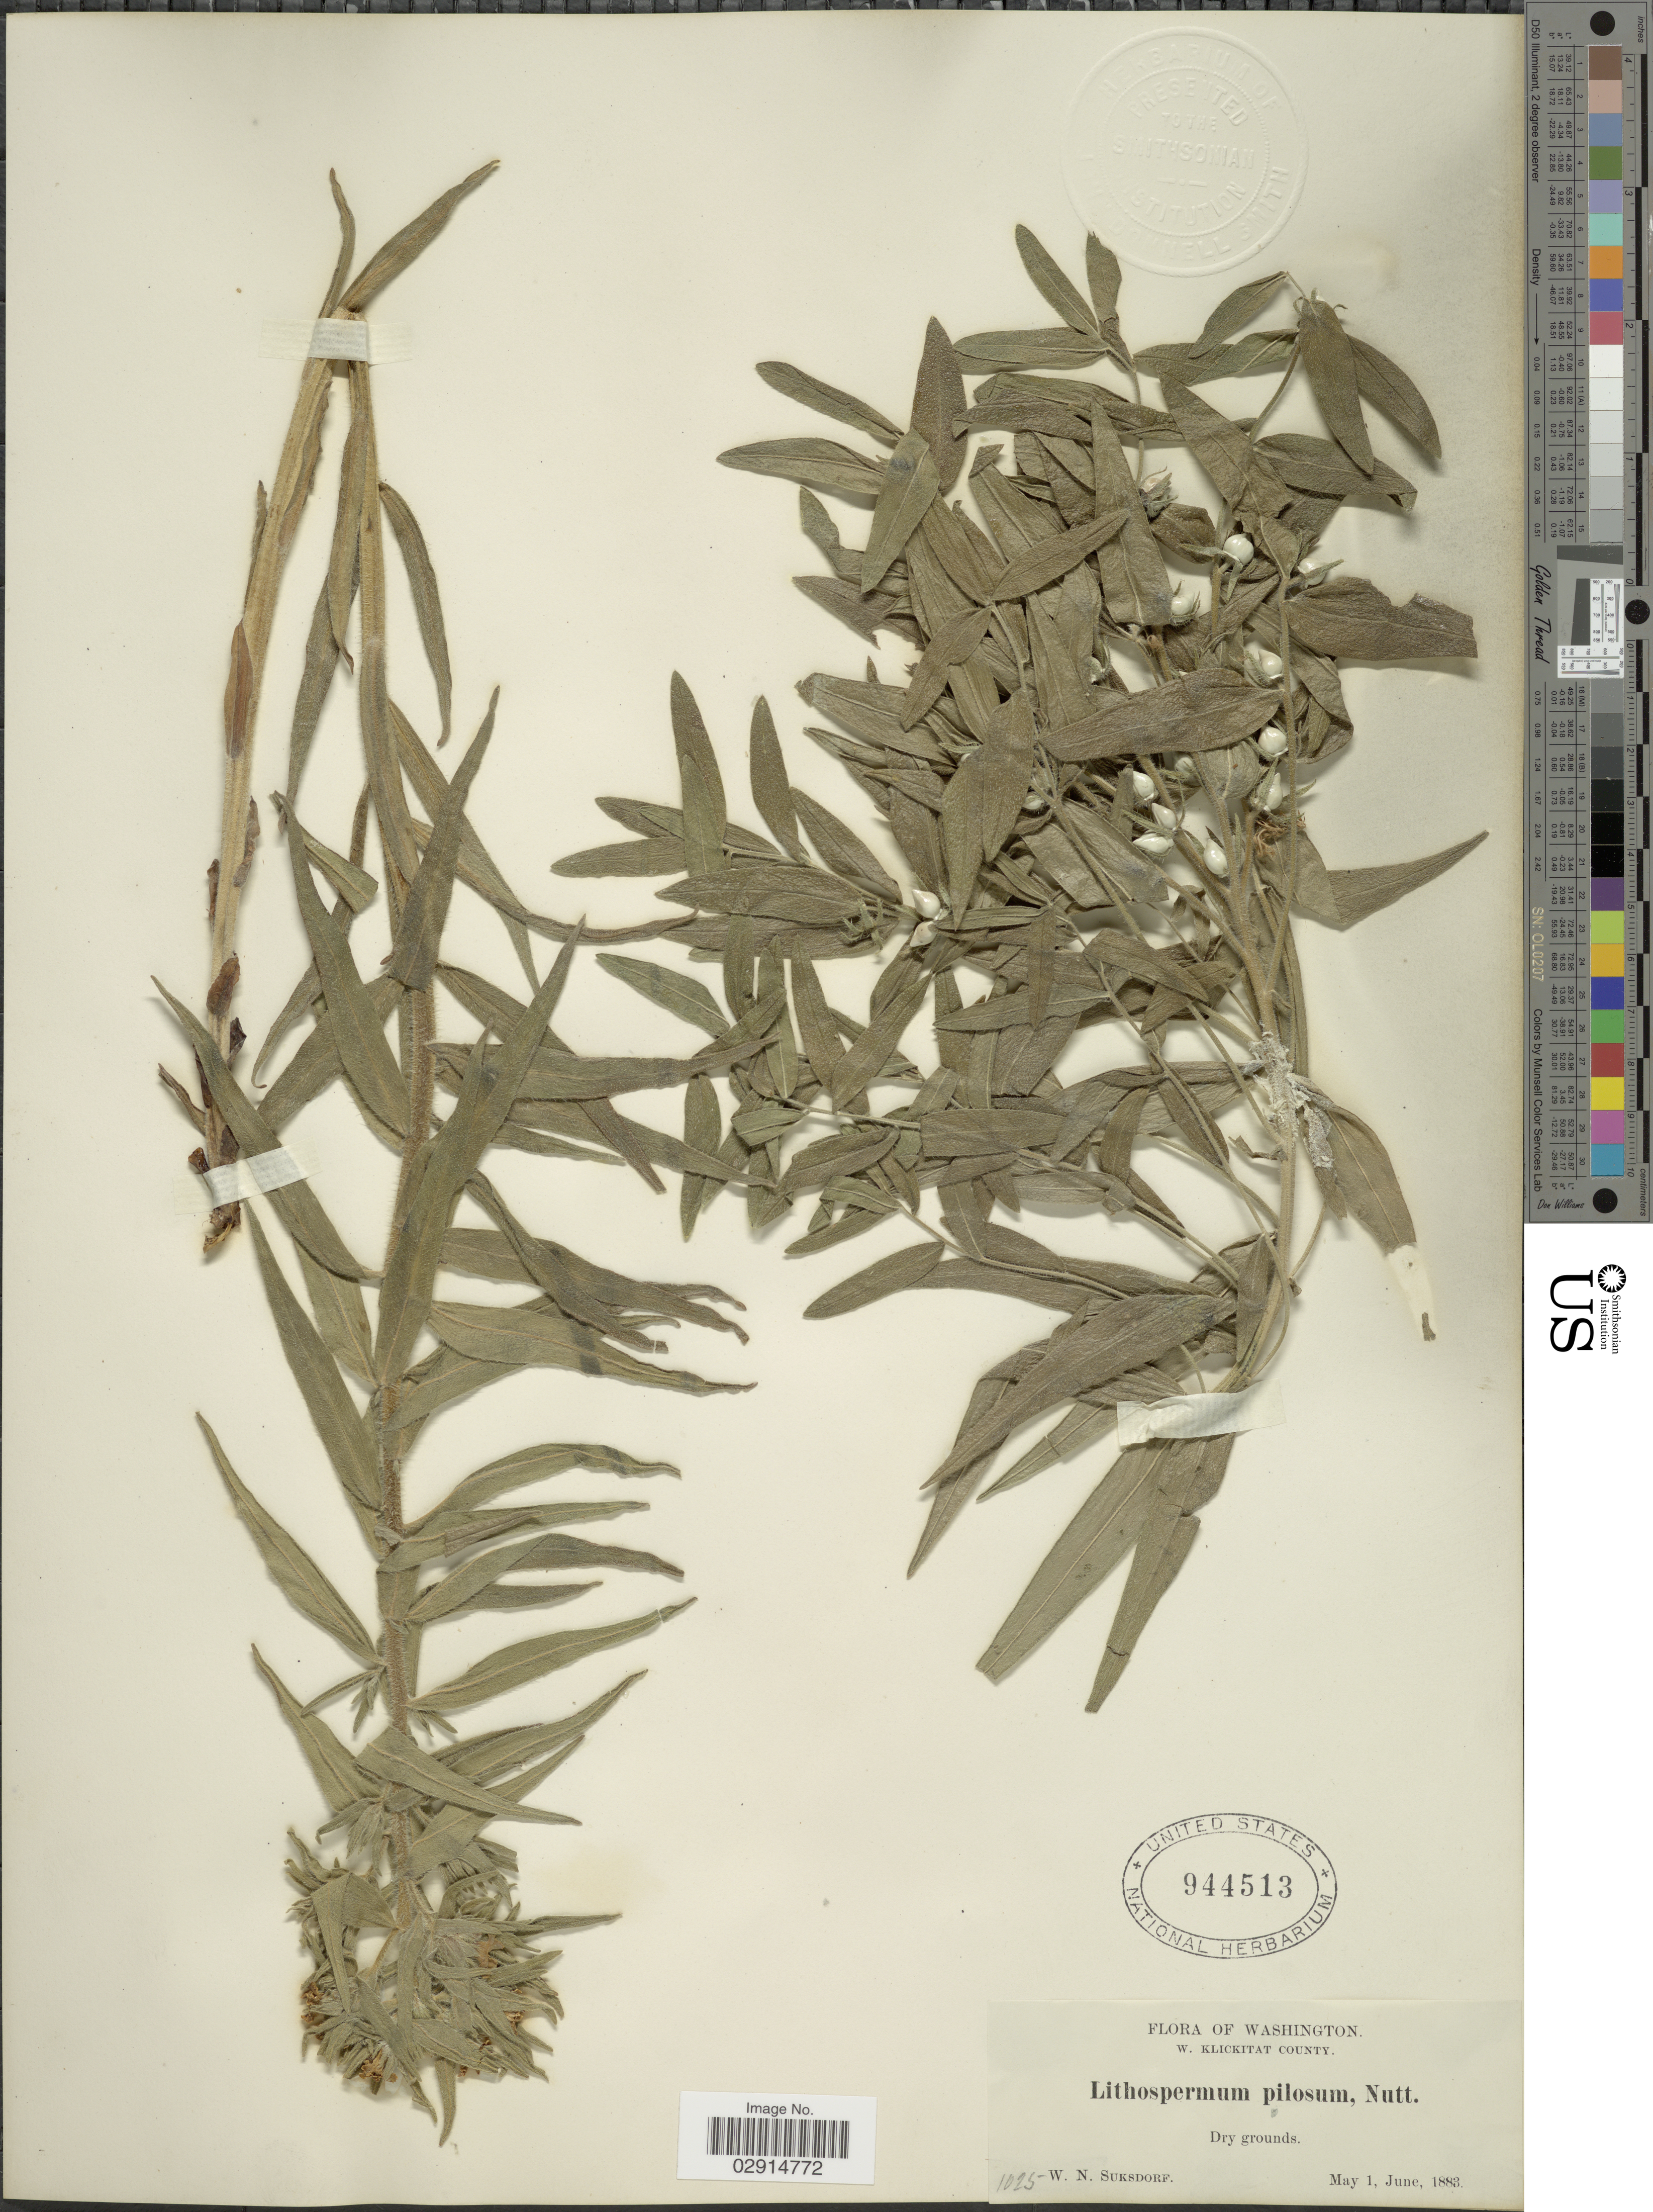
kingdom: Plantae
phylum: Tracheophyta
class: Magnoliopsida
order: Boraginales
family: Boraginaceae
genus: Lithospermum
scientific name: Lithospermum ruderale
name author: Douglas ex Lehm.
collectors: W. N. Suksdorf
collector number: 1025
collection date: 1883-05-01/1883-06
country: United States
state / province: Washington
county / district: Klickitat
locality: W. Klickitat County, Dry grounds.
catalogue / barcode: US 944513